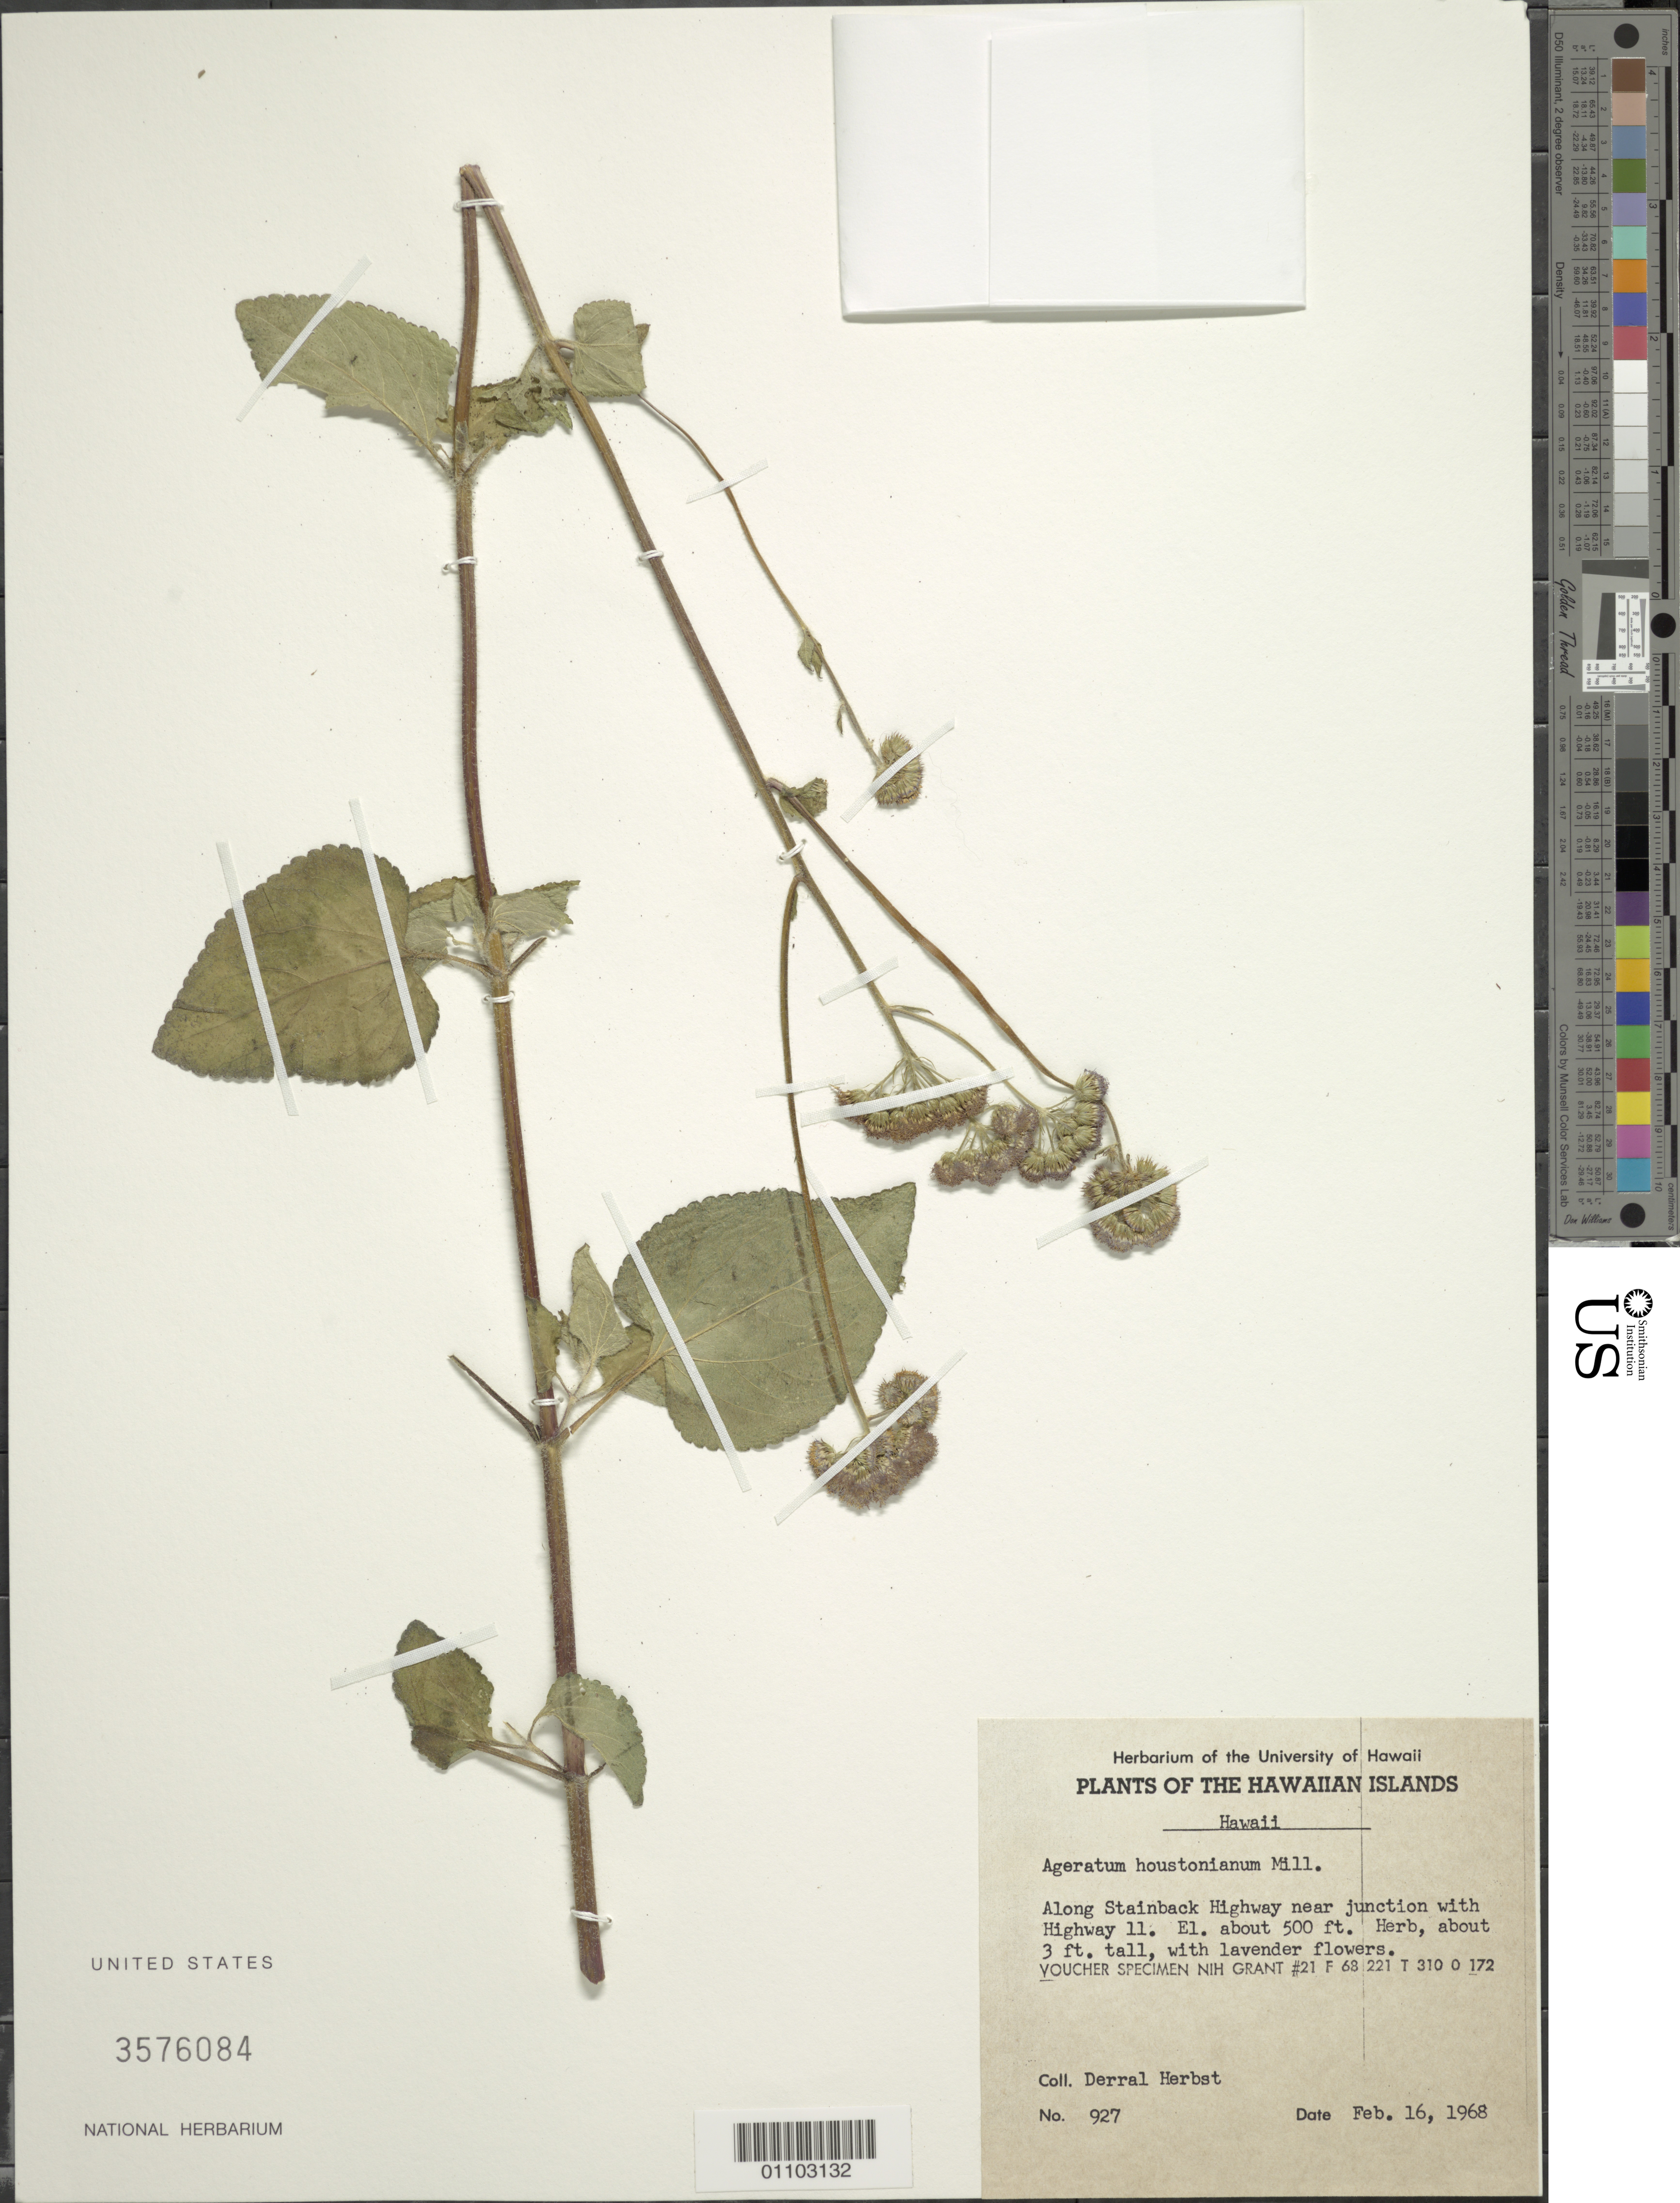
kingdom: Plantae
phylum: Tracheophyta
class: Magnoliopsida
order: Asterales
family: Asteraceae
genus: Ageratum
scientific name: Ageratum houstonianum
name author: Mill.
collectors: D. R. Herbst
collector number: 927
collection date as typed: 16 Feb 1968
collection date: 1968-02-16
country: United States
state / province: Hawaii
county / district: Hawaii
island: Hawaii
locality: Along Stainback Hwy near junction with Hwy 11.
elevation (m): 152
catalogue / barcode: US 3576084